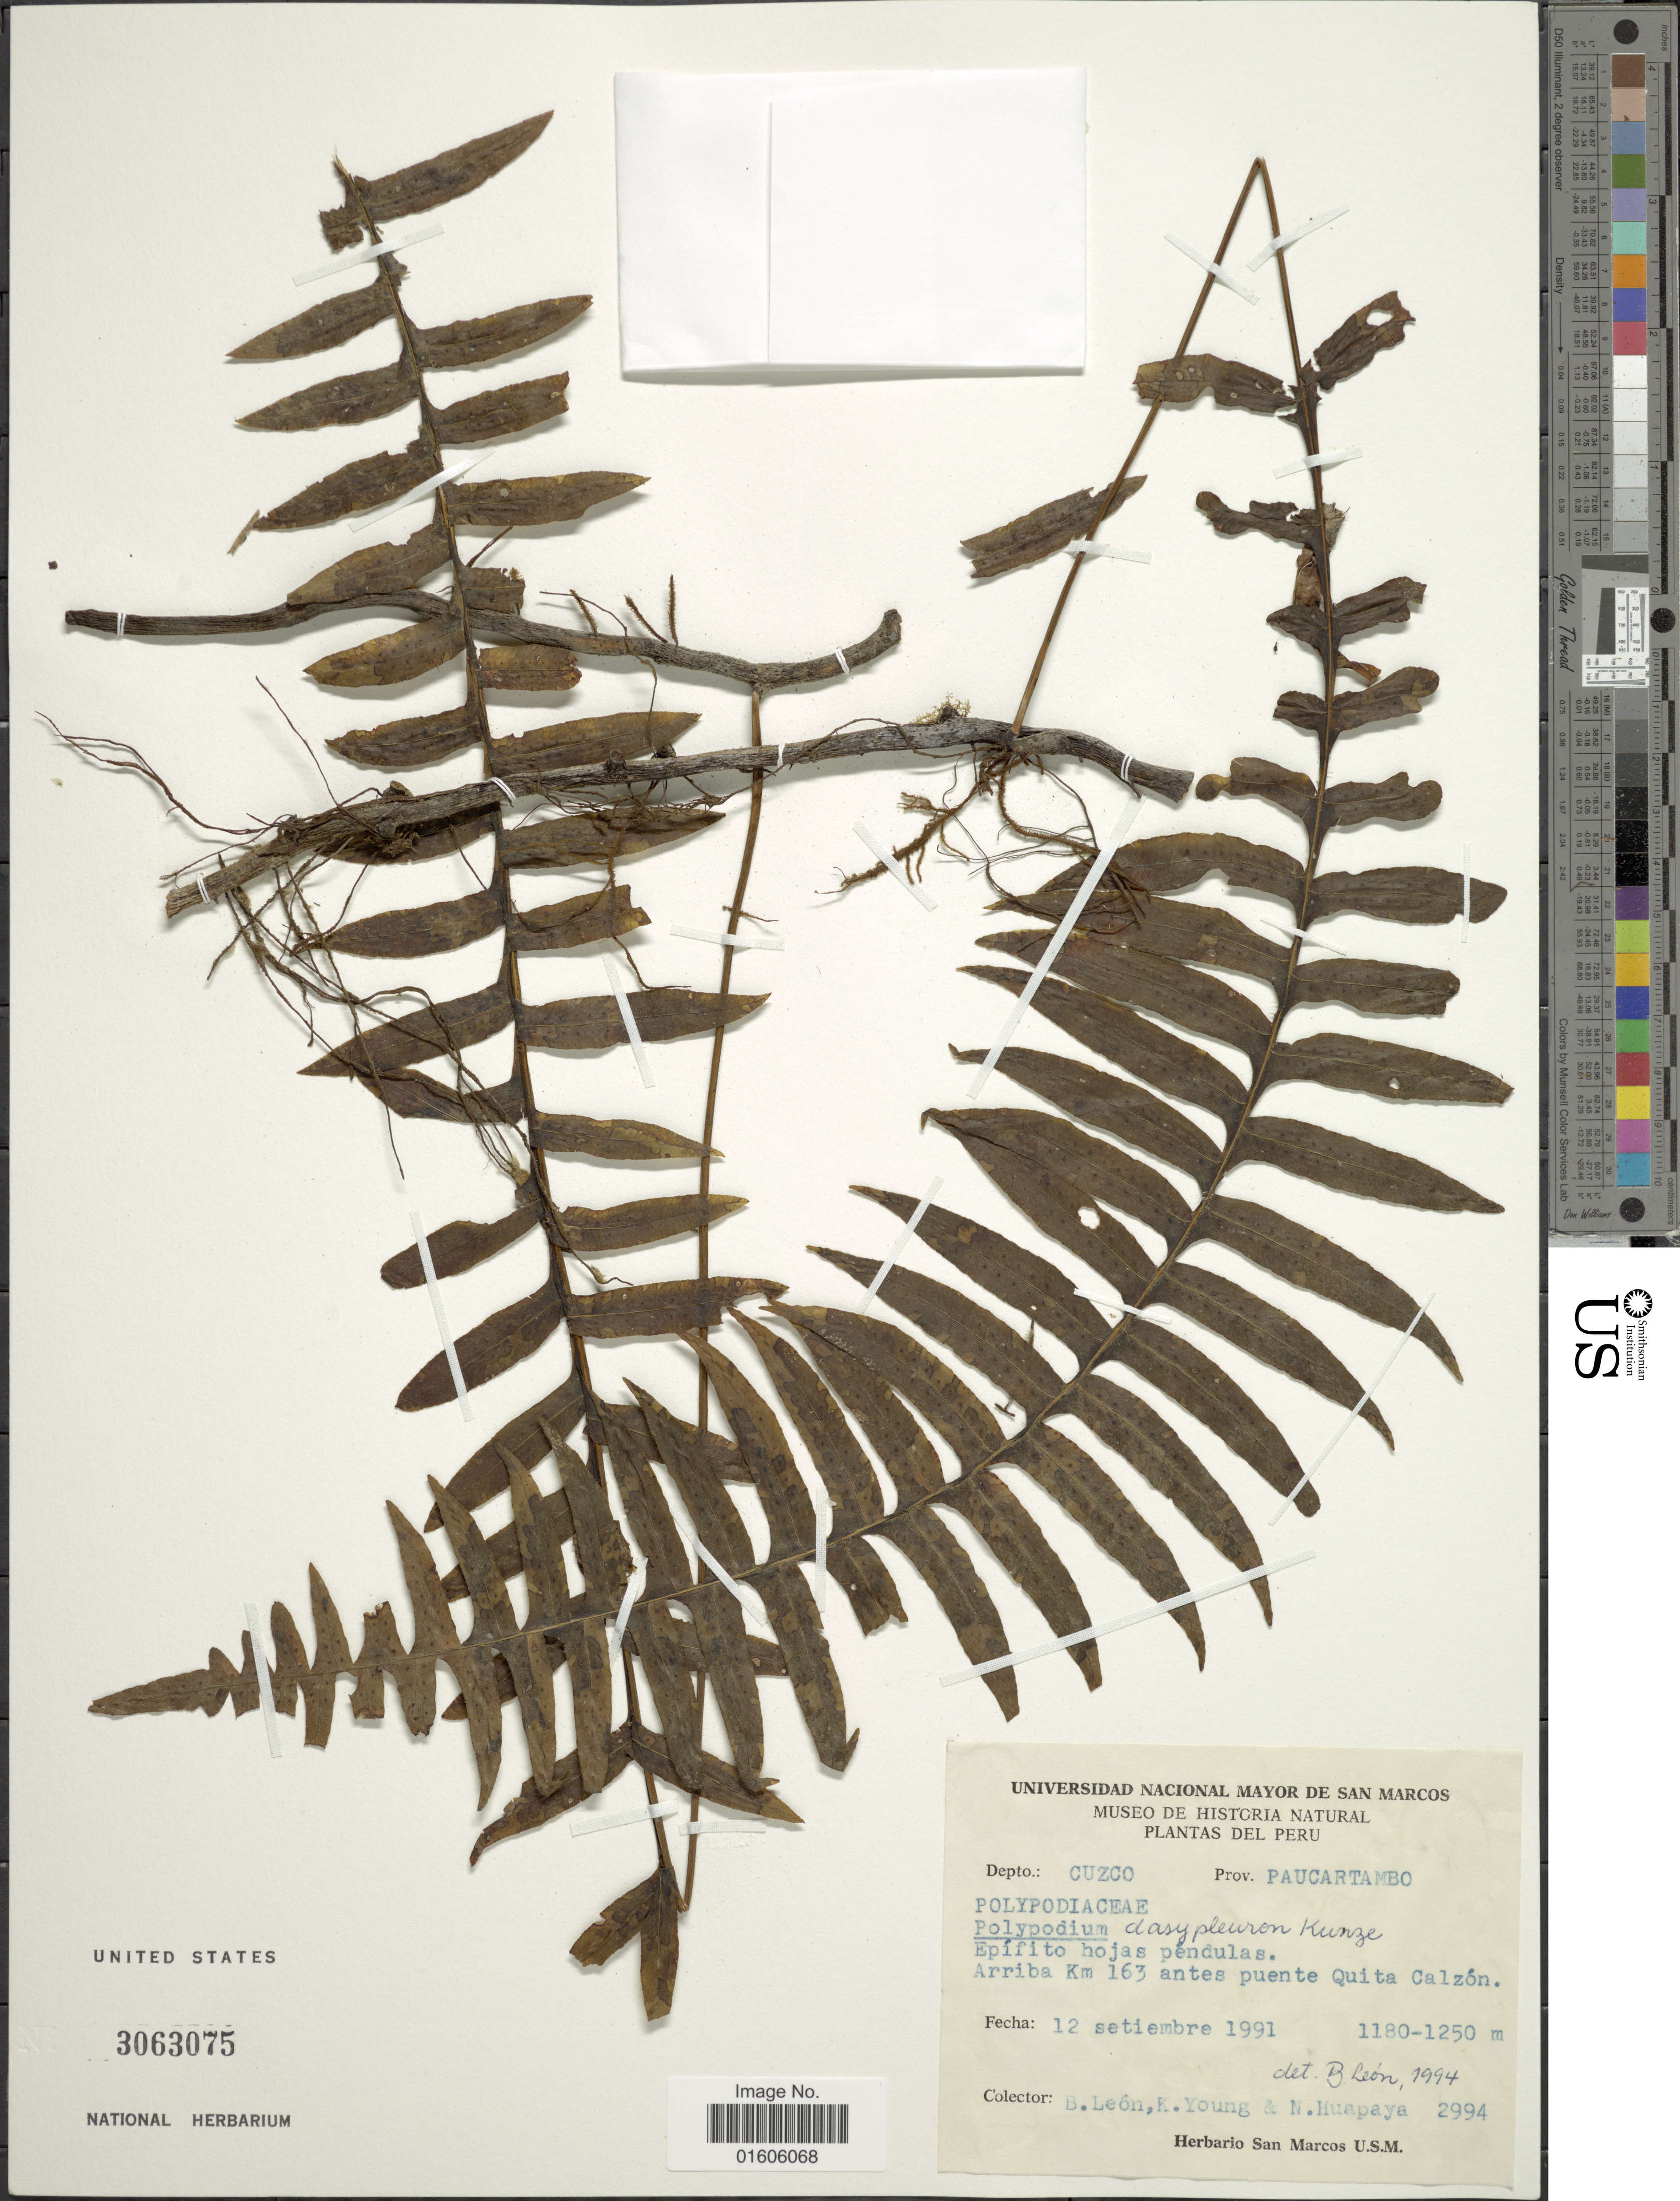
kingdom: Plantae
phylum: Tracheophyta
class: Polypodiopsida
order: Polypodiales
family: Polypodiaceae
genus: Serpocaulon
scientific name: Serpocaulon dasypleuron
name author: (Kunze) A.R. Sm.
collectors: B. León, K. Young & N. Huapaya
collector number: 2994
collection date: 1991-09-12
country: Peru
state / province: Cusco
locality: Depto.: Cuzco. Prov. Paucartambo. Arriba Km 163 antes puente Quita Calzón.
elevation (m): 1180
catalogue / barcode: US 3063075